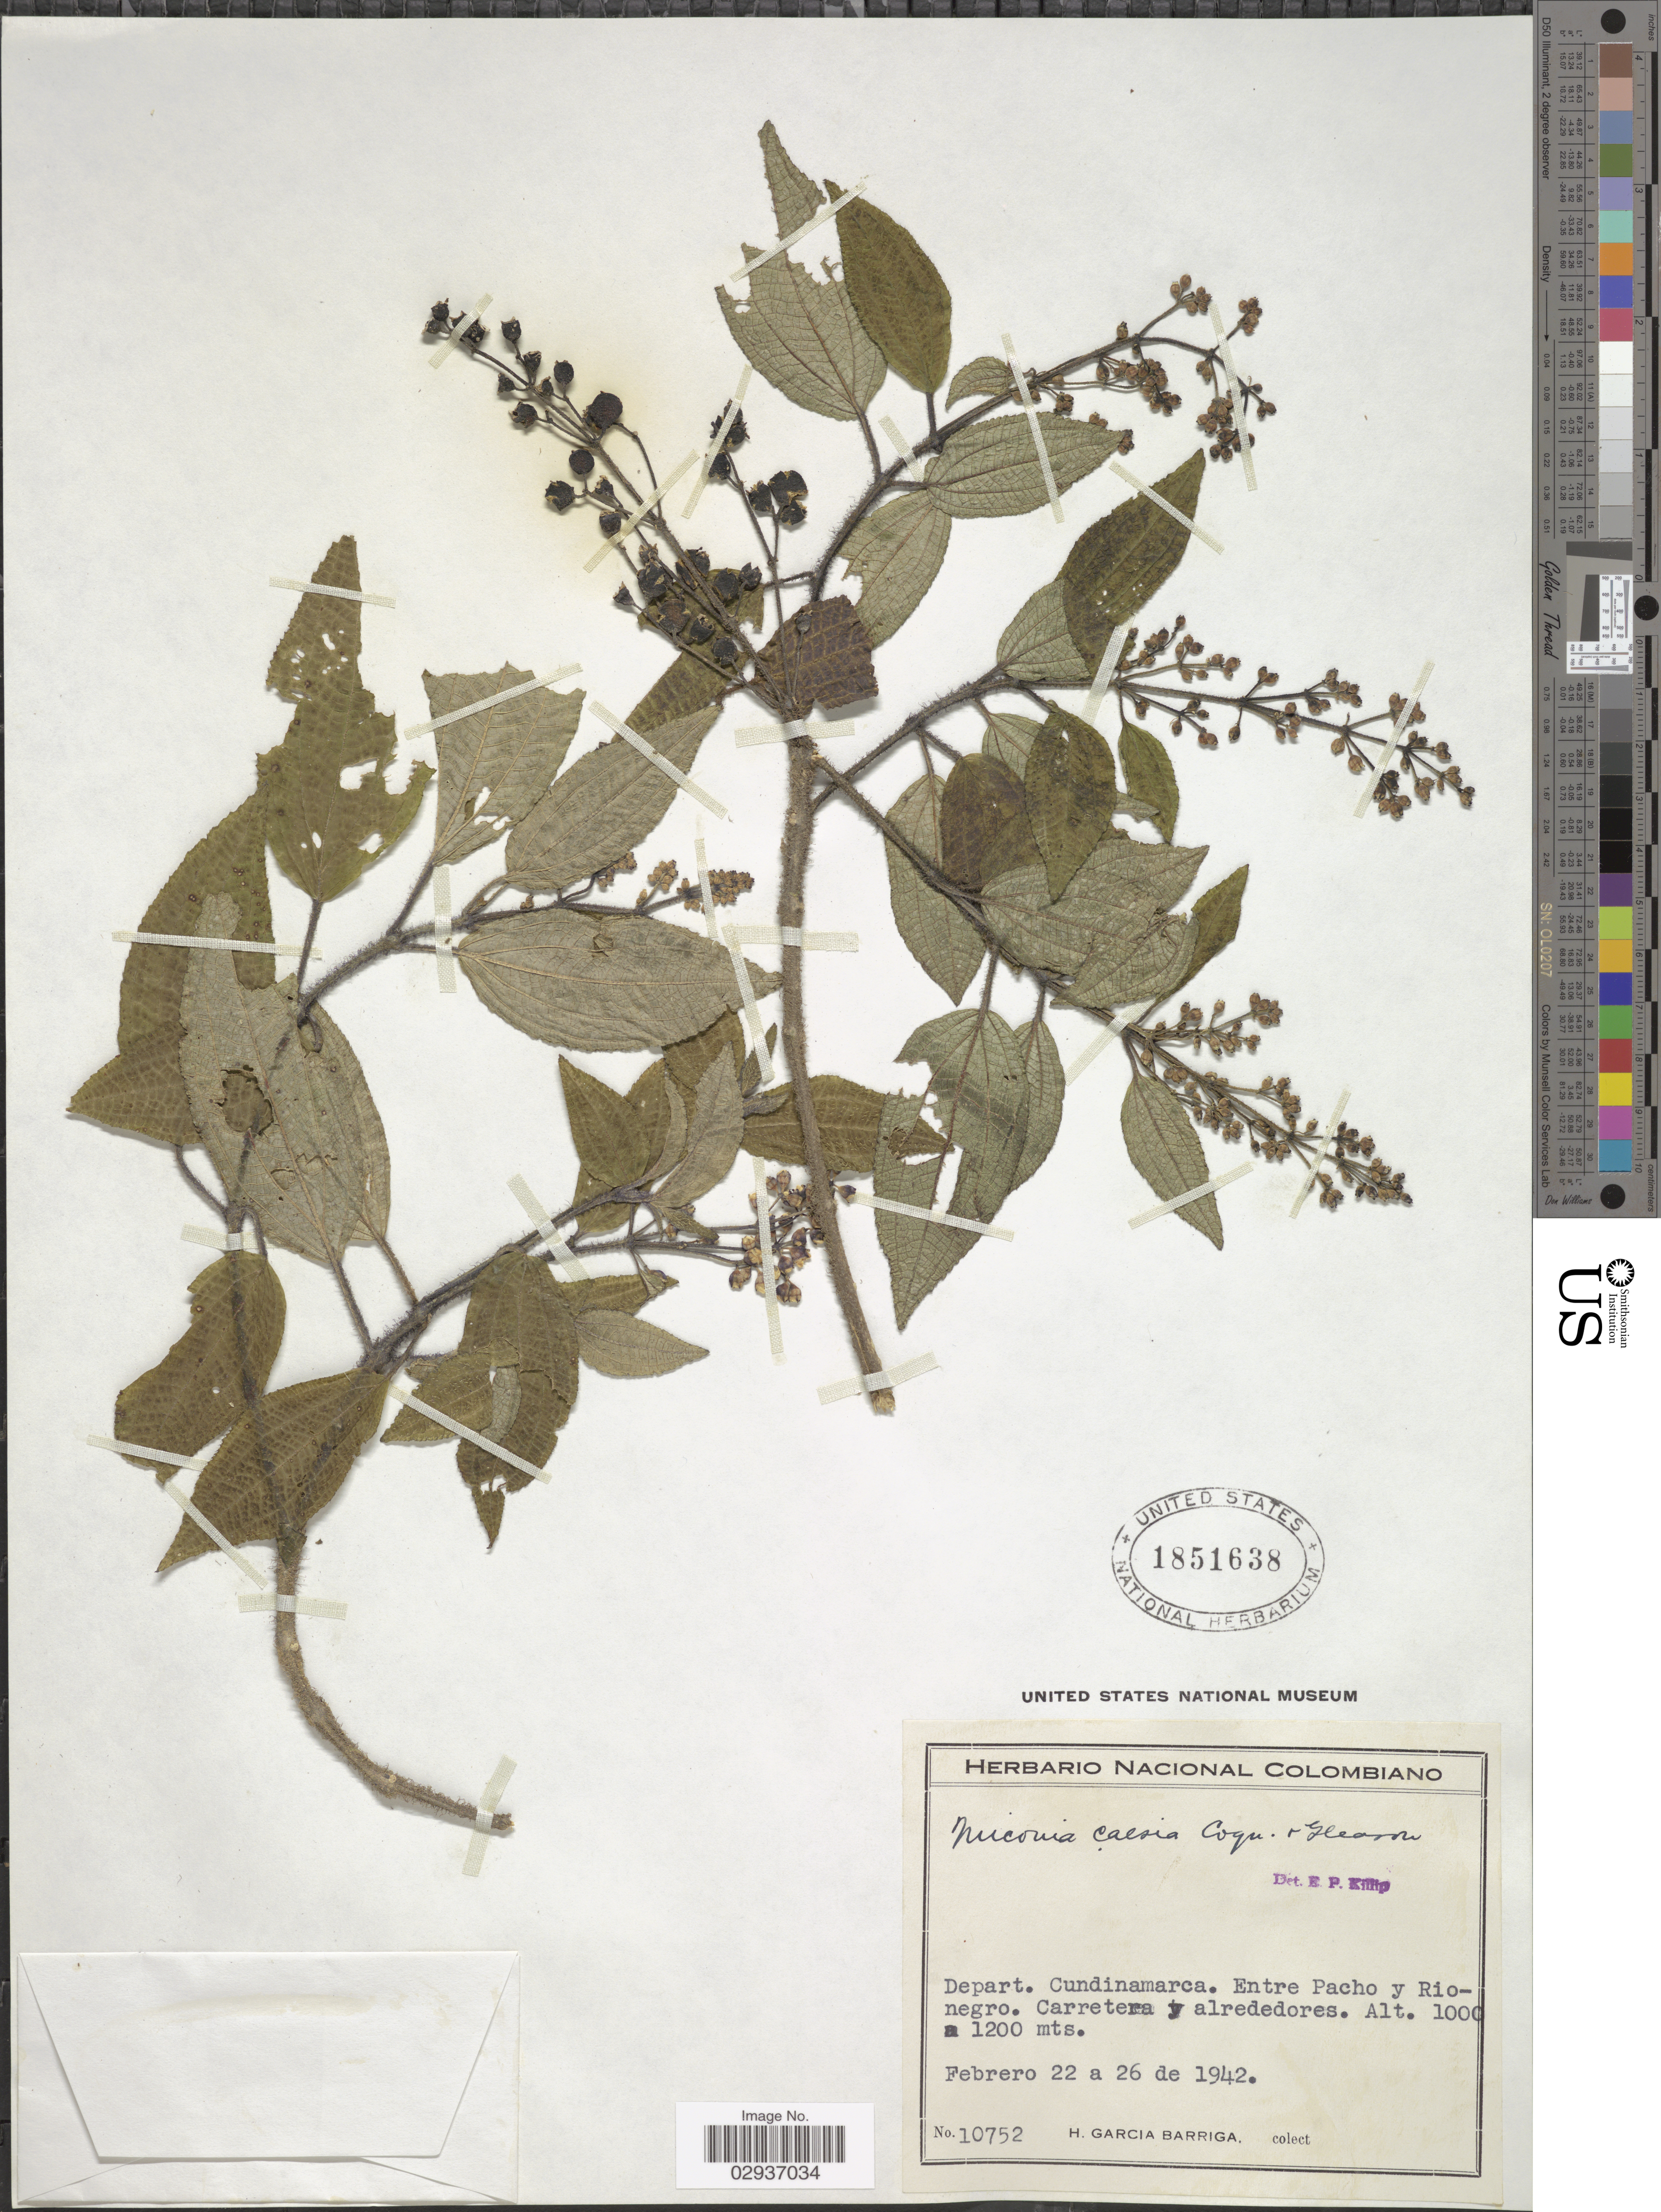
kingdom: Plantae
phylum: Tracheophyta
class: Magnoliopsida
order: Myrtales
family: Melastomataceae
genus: Miconia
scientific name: Miconia caesia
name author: Cogn. & Gleason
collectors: H. García Barriga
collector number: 10752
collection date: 1942-02-22/1942-02-26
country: Colombia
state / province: Cundinamarca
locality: Depart. Cundinamarca. Entre Pacho y Rio-negro.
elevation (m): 1000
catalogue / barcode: US 1851638